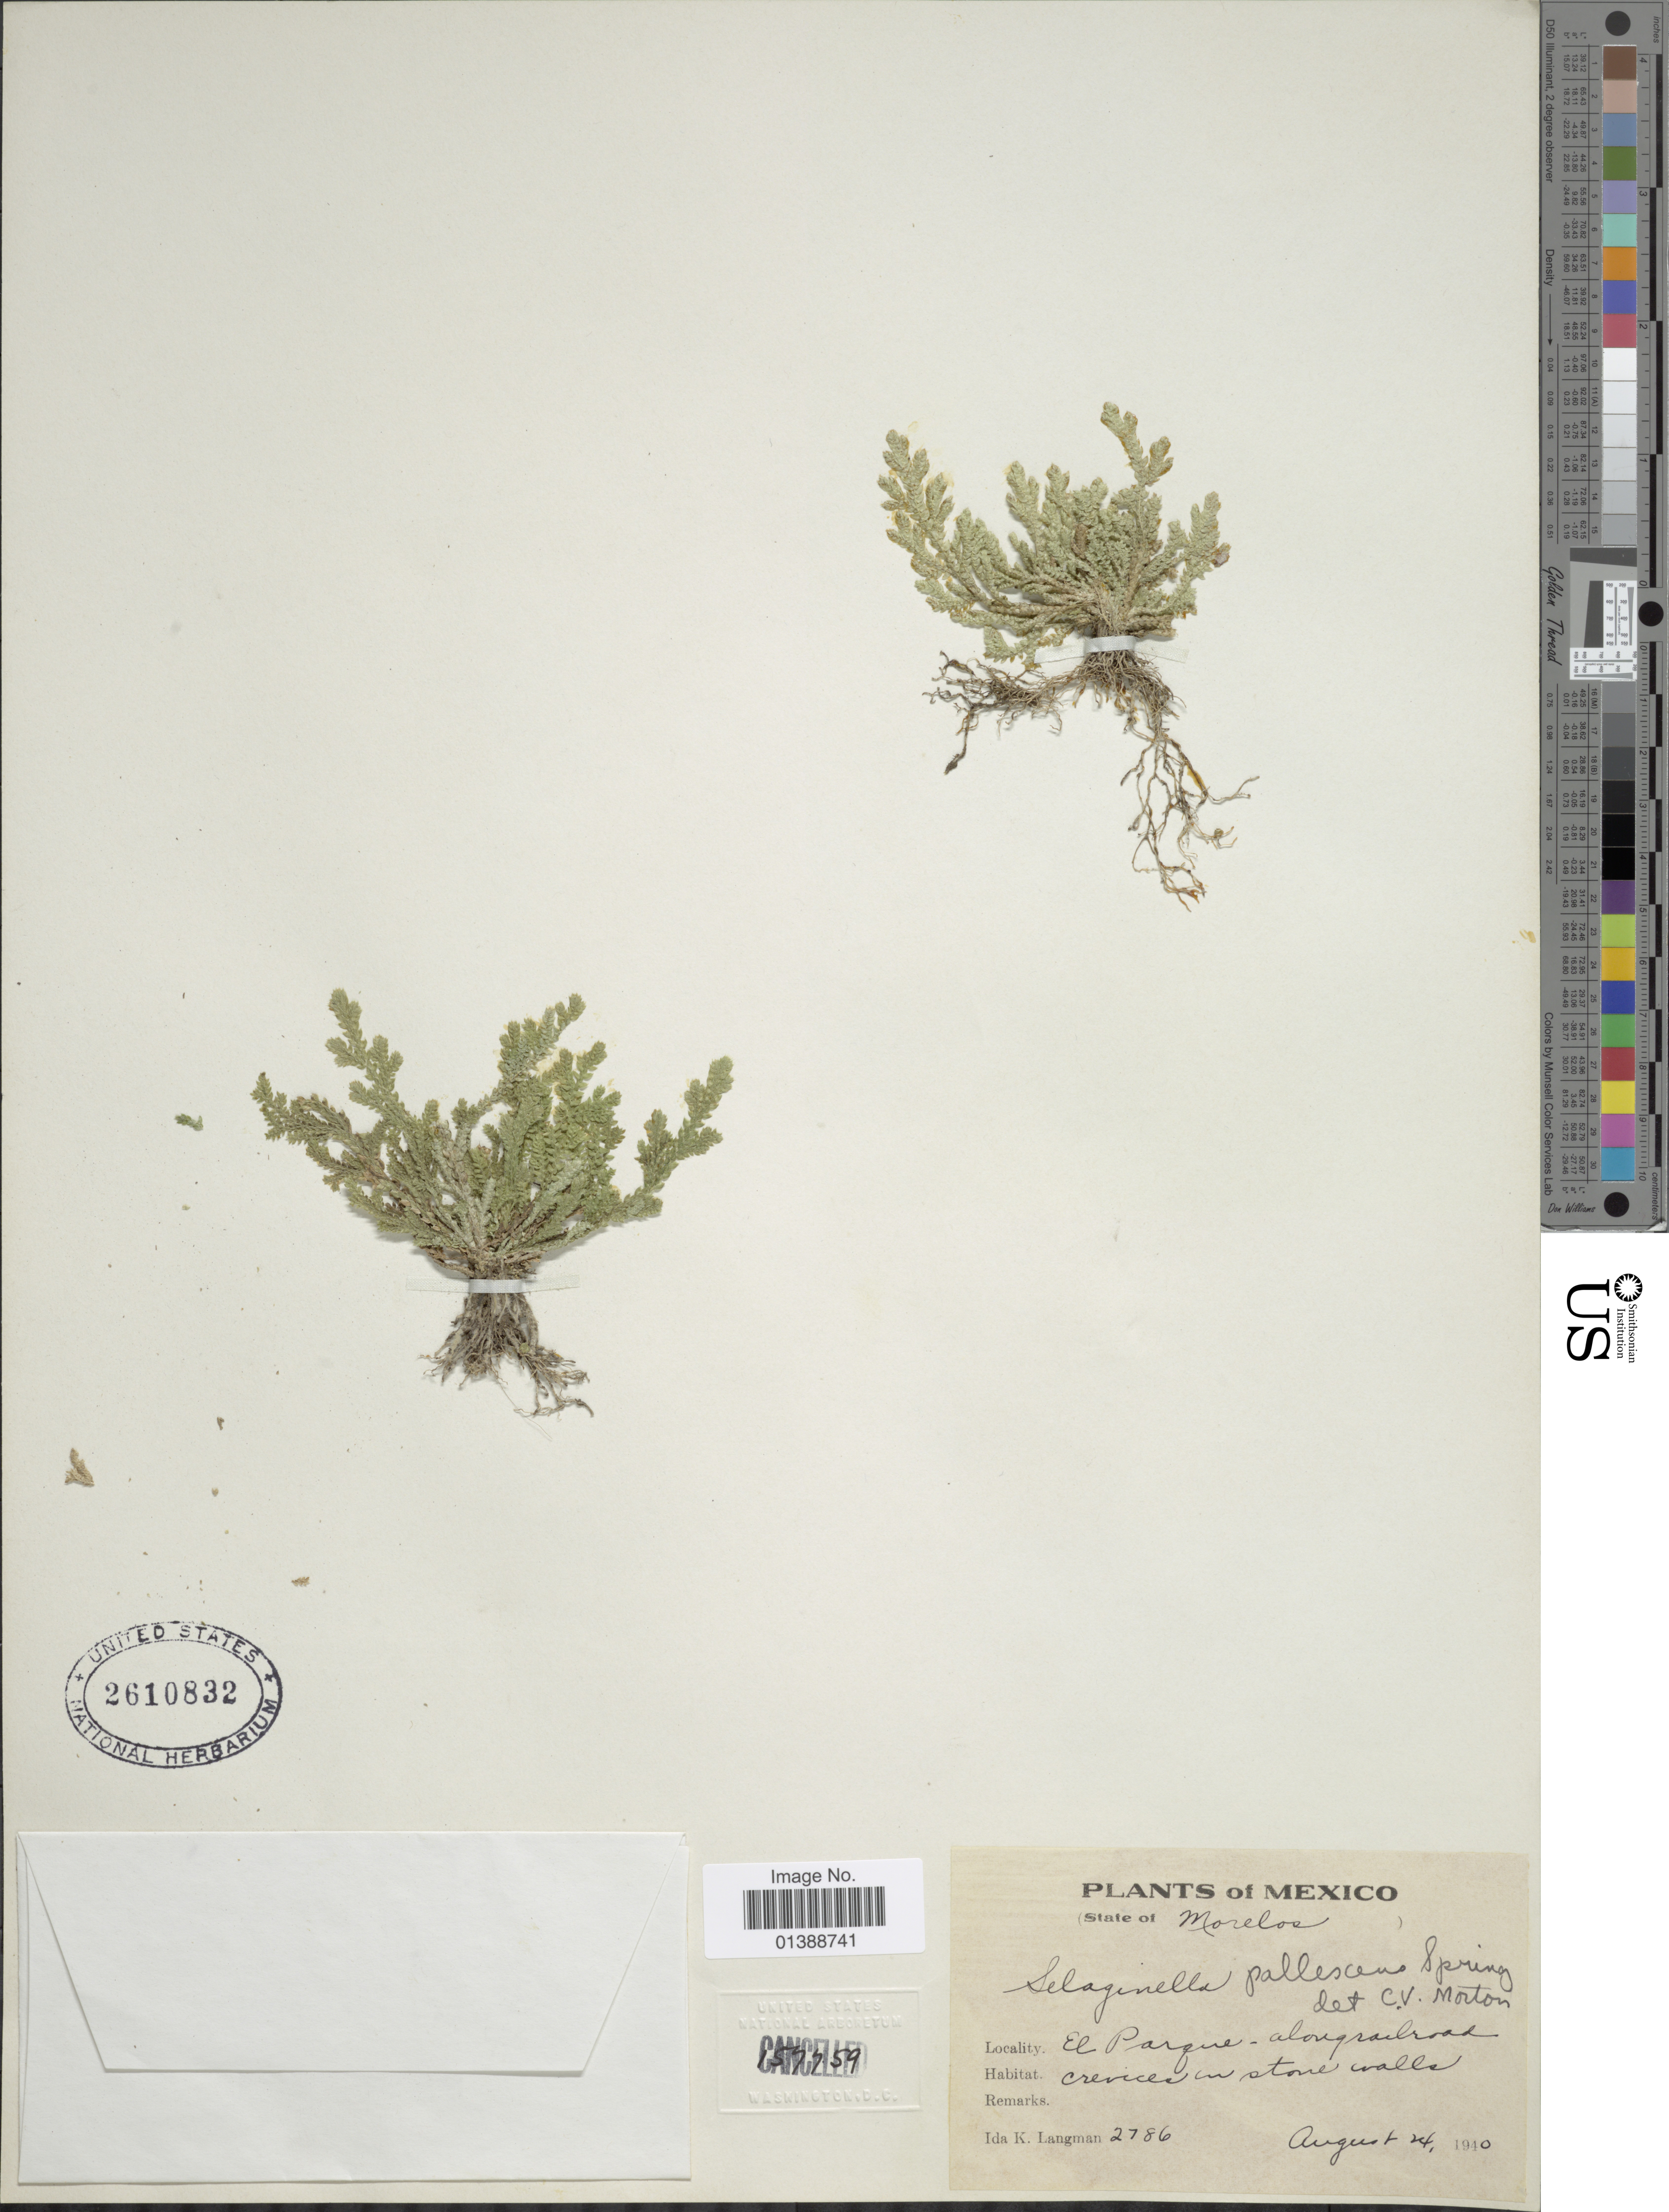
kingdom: Plantae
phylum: Tracheophyta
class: Lycopodiopsida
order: Selaginellales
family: Selaginellaceae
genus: Selaginella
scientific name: Selaginella pallescens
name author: (C. Presl) Spring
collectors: I. K. Langman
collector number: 2786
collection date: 1940-08-24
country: Mexico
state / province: Morelos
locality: El Parque - along railroad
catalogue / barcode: US 2610832